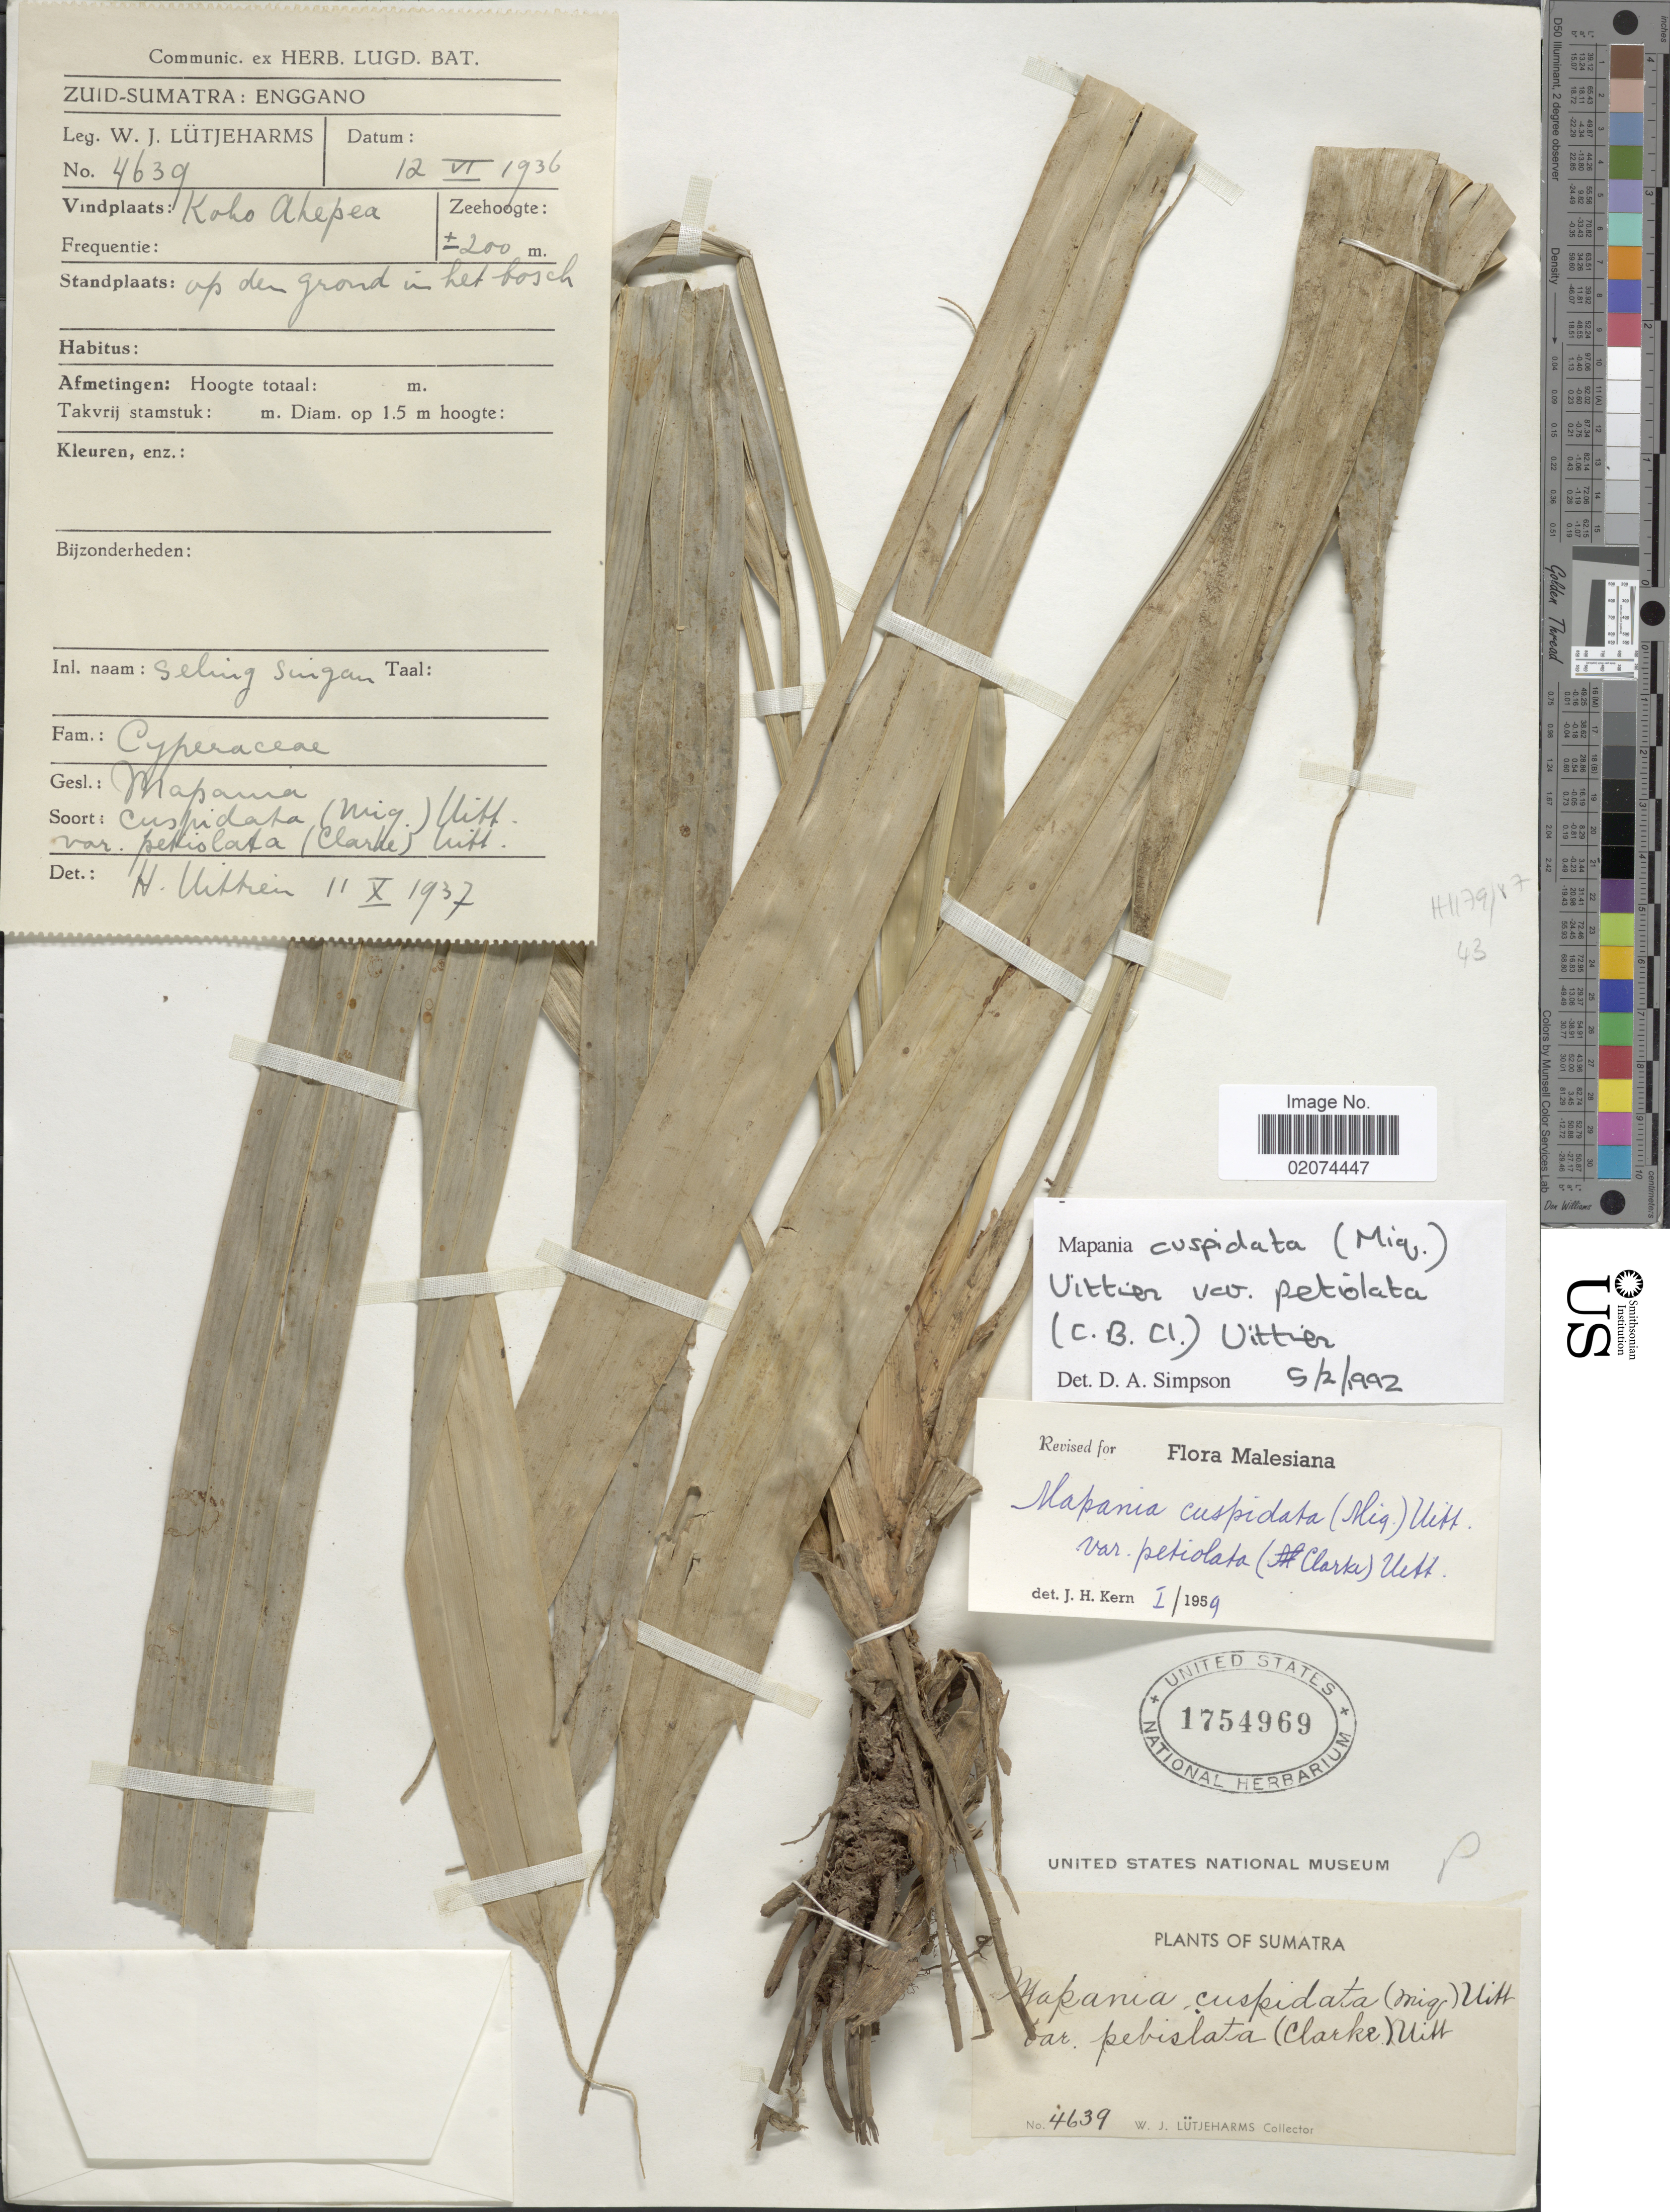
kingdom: Plantae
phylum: Tracheophyta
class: Liliopsida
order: Poales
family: Cyperaceae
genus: Mapania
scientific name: Mapania cuspidata var. petiolata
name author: (C.B. Clarke) Uittien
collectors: W. Lütjeharms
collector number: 4639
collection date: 1936-06-12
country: Indonesia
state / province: Sumatra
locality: Zuid-Sumatra: Enggano. Koko Ahepea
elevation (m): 200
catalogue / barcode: US 1754969